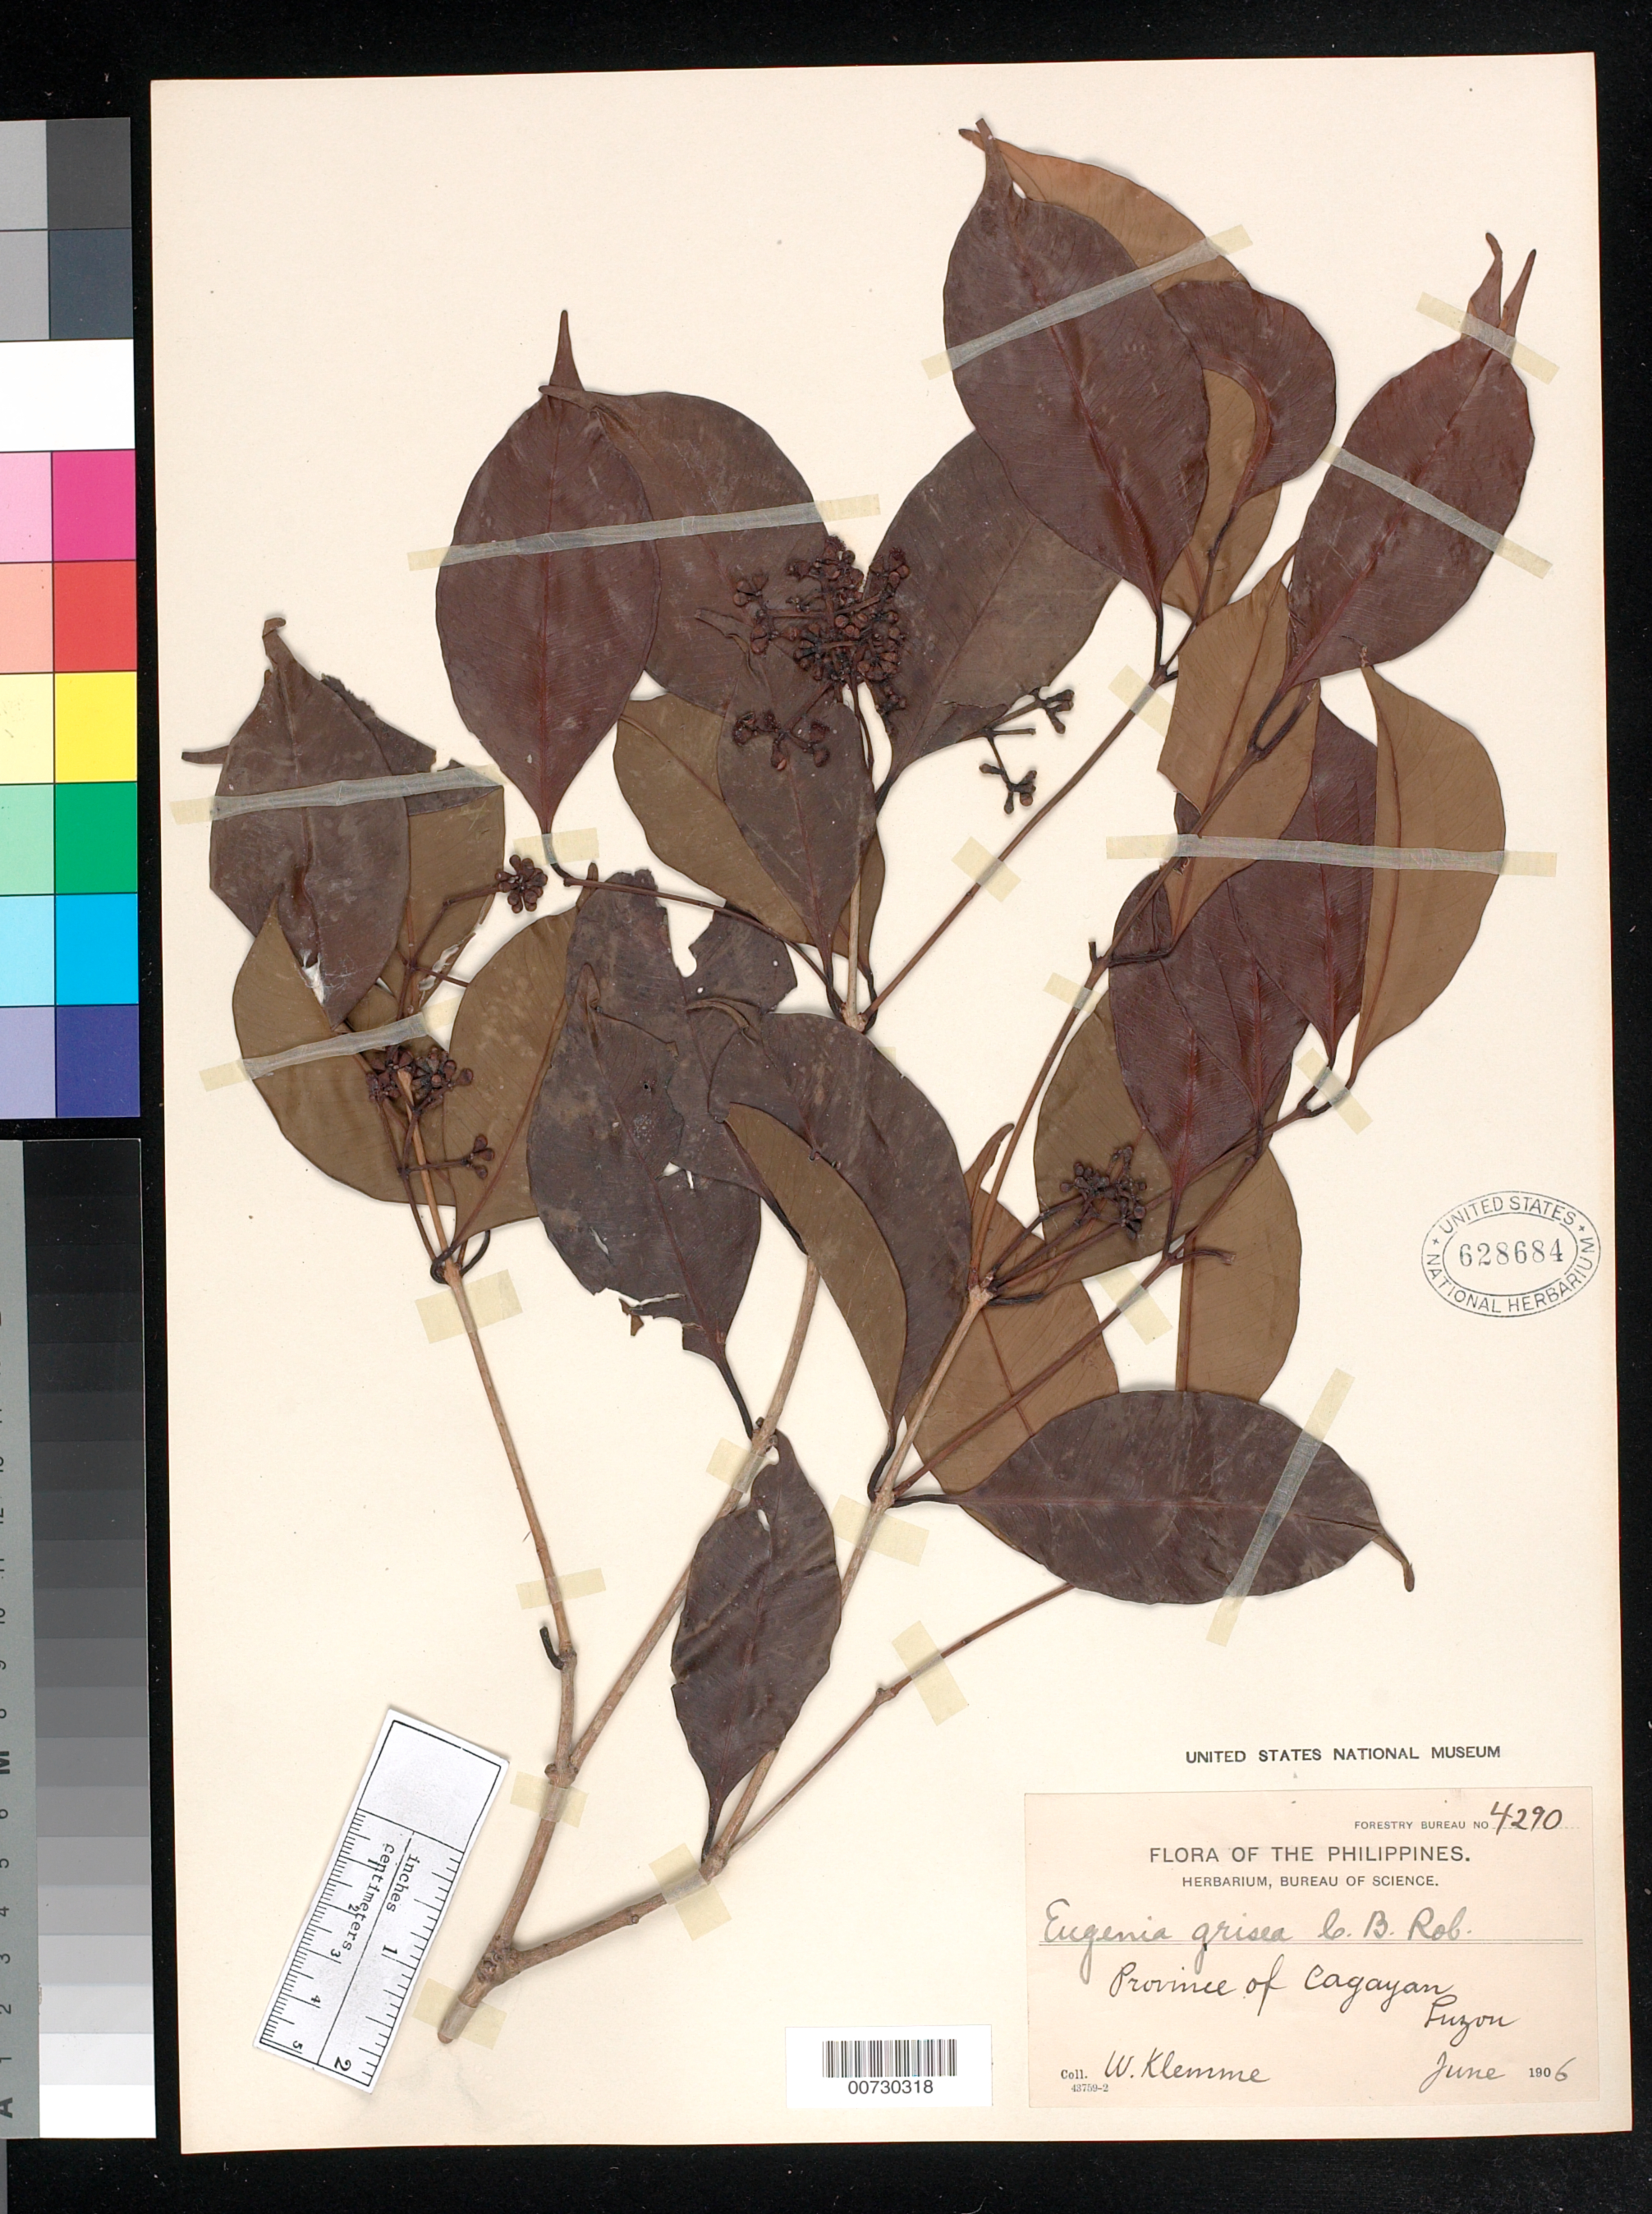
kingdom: Plantae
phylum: Tracheophyta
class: Magnoliopsida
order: Myrtales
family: Myrtaceae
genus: Syzygium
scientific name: Syzygium griseum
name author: (C.B. Rob.) Airy Shaw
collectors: W. Klemme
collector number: For. Bur. 4290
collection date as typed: Jun 1906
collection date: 1906-06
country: Philippines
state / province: Cagayan Valley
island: Luzon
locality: Cagayan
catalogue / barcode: US 628684